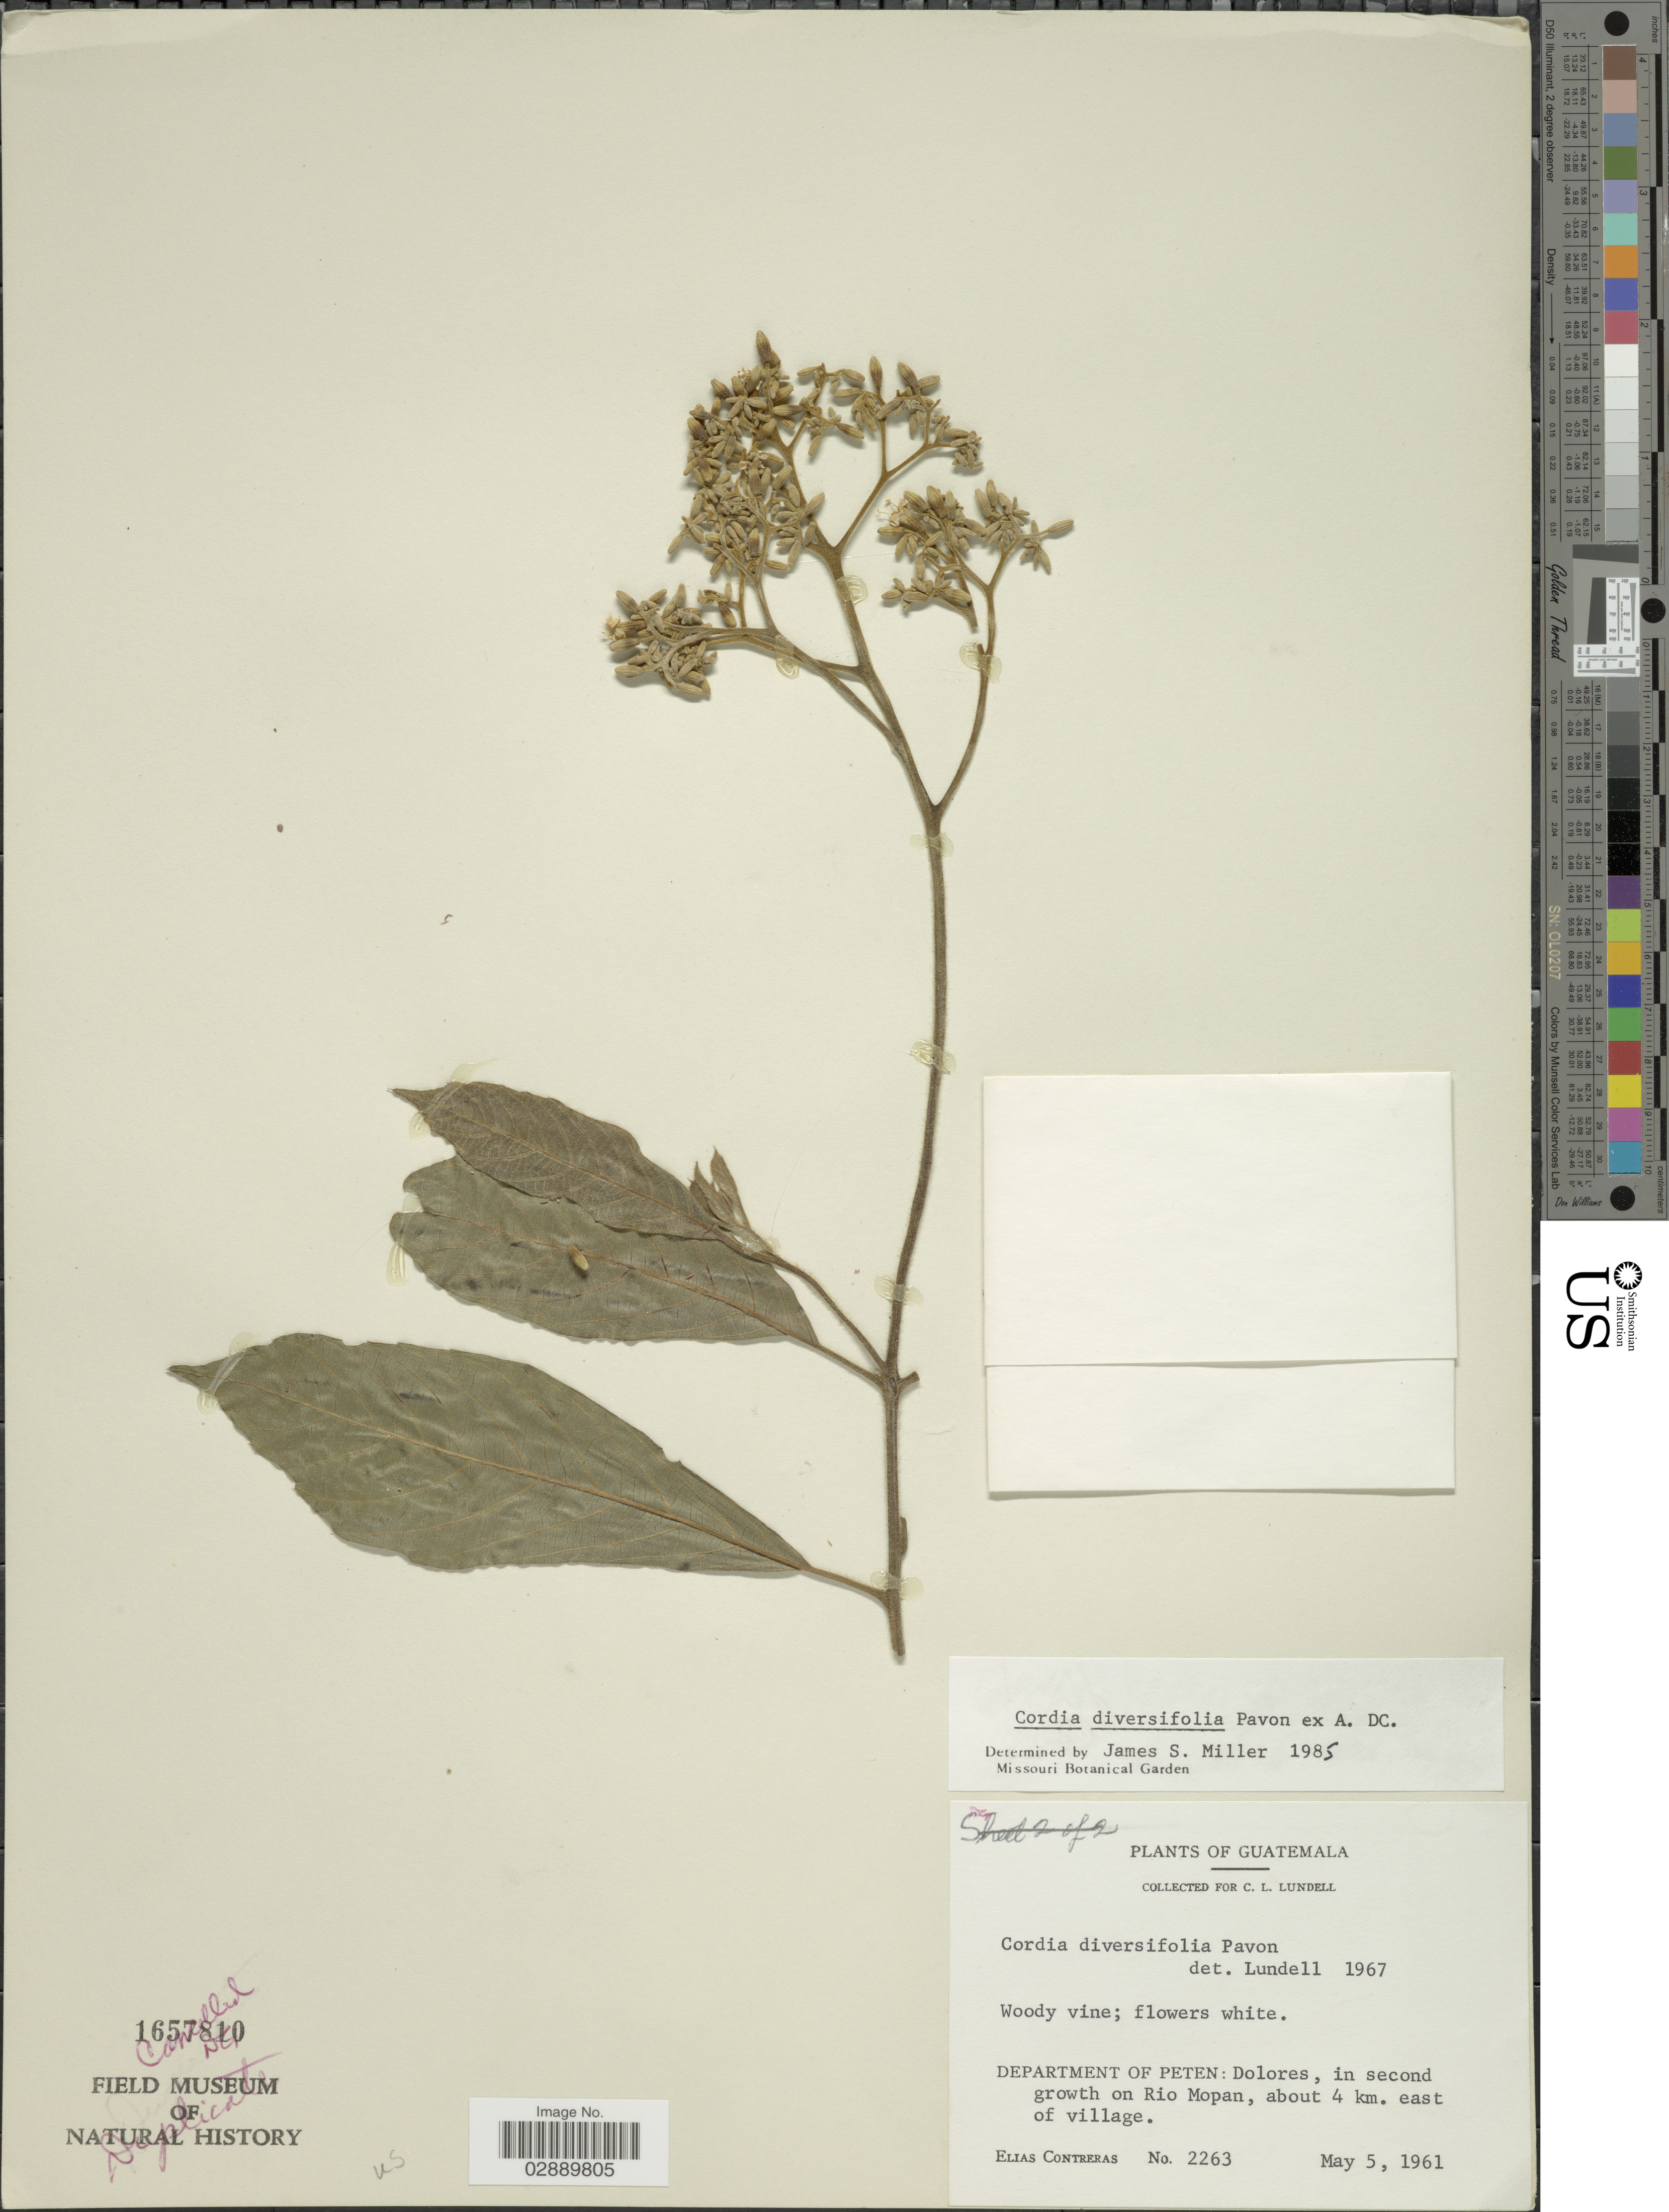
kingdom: Plantae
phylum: Tracheophyta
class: Magnoliopsida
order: Boraginales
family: Cordiaceae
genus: Cordia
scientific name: Cordia diversifolia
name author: Pav. ex DC.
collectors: E. Contreras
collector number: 2263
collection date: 1961-05-05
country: Guatemala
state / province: El Petén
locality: Department of Peten: Dolores, in second growth on Rio Mopan, about 4 km. east of village.